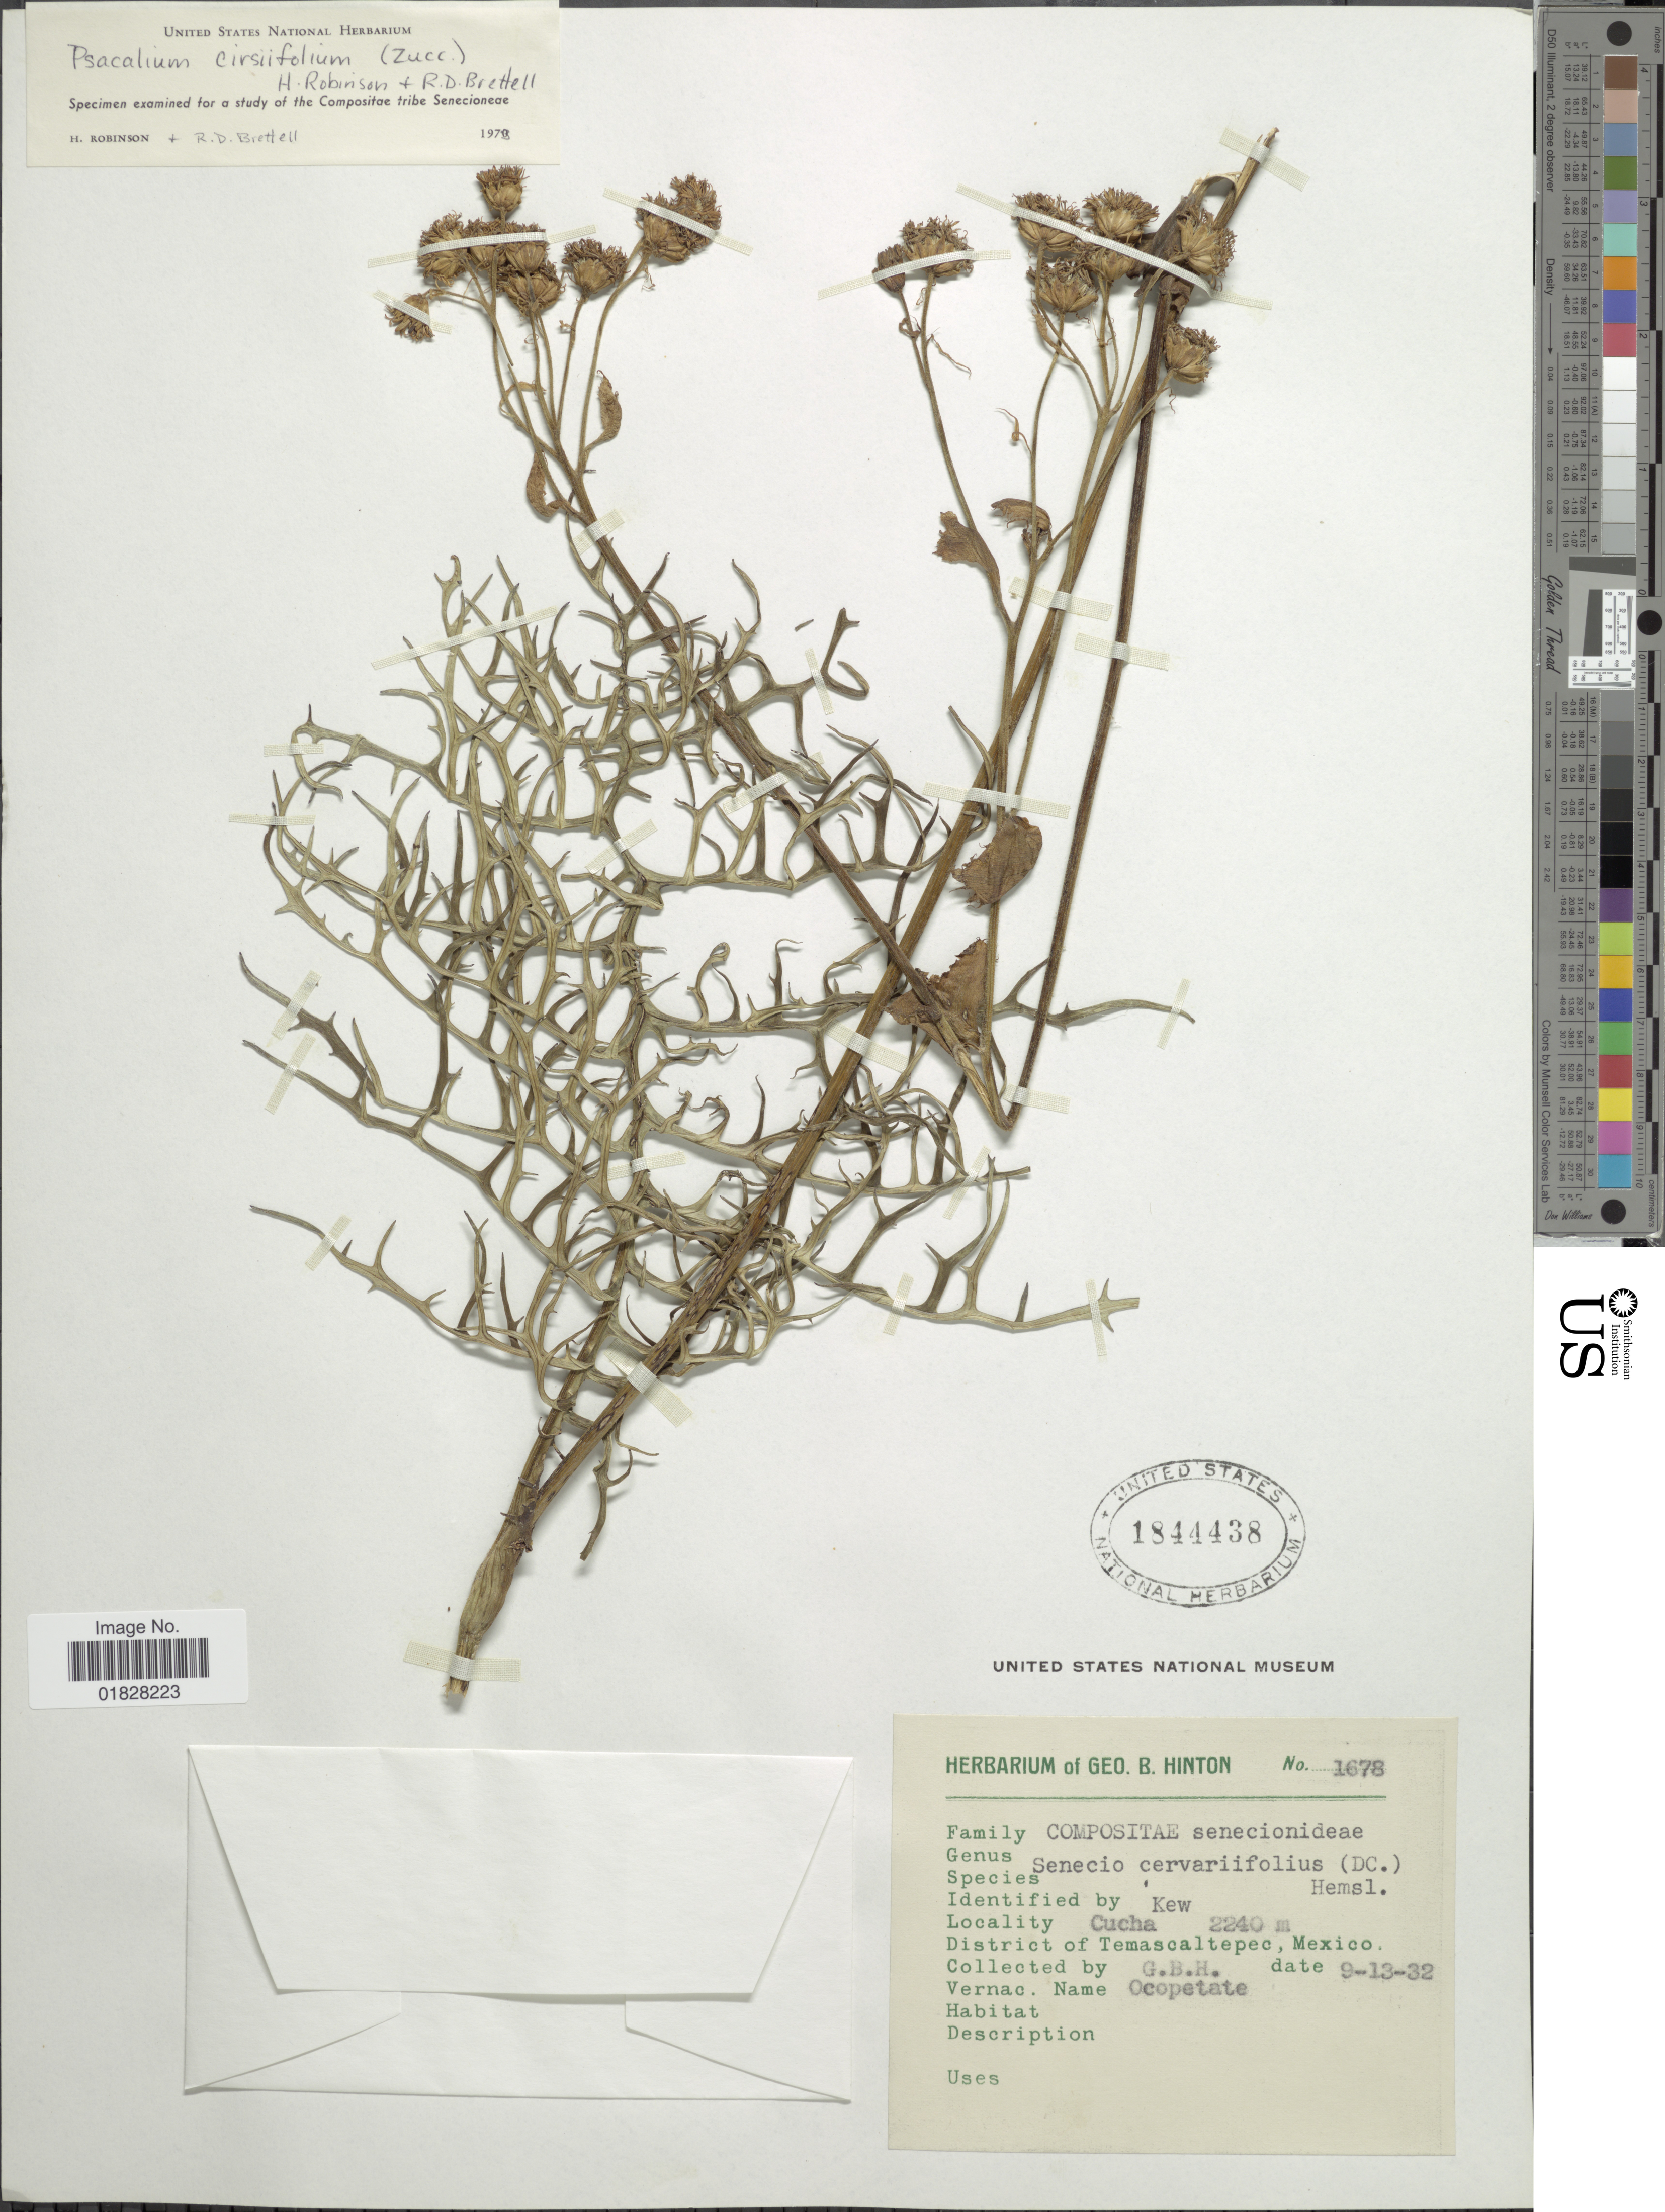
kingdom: Plantae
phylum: Tracheophyta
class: Magnoliopsida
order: Asterales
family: Asteraceae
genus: Psacalium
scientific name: Psacalium cirsiifolium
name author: (Zucc.) H. Rob. & Brettell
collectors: G. B. Hinton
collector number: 1678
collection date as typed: Transcribed d/m/y: 13/9/32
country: Mexico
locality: Cucha. District of Temascaltepec, Mexico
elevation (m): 2240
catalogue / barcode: US 1844438